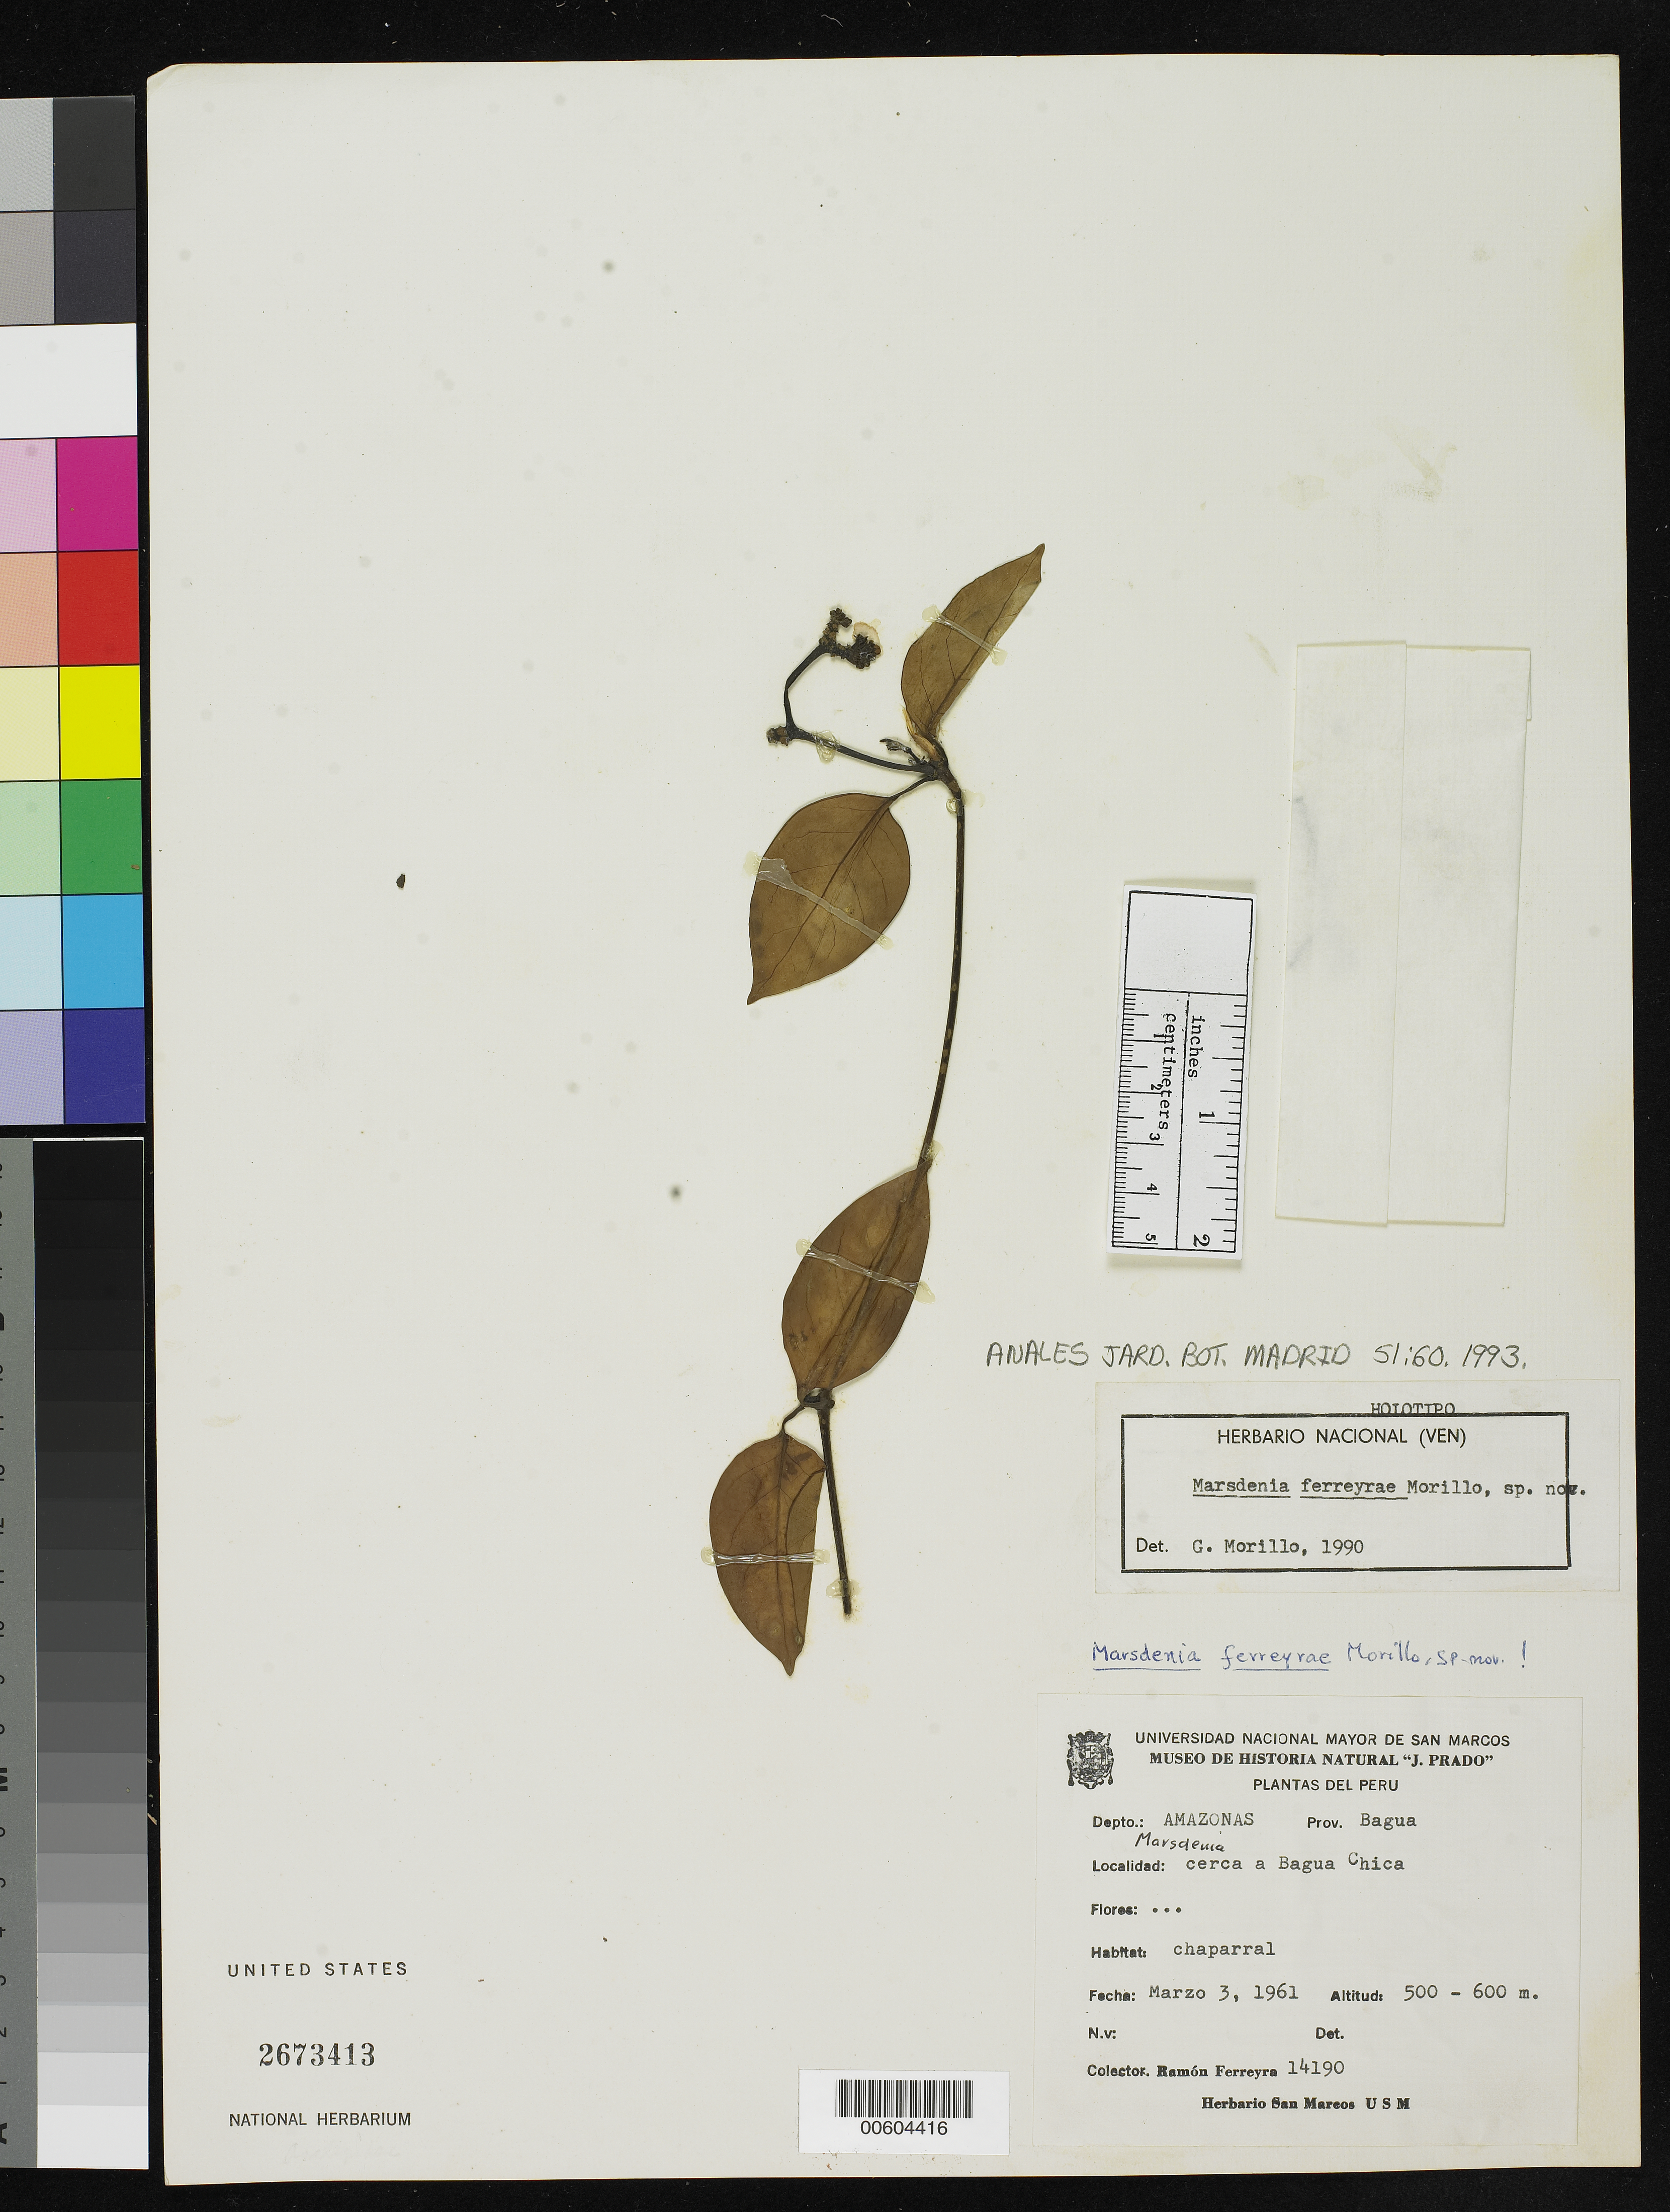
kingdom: Plantae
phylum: Tracheophyta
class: Magnoliopsida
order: Gentianales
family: Apocynaceae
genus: Marsdenia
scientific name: Marsdenia ferreyrae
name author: Morillo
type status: Holotype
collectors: R. A. Ferreyra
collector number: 14190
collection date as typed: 03 Mar 1961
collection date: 1961-03-03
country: Peru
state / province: Amazonas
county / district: Bagua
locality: cerca a Bagua Chica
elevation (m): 500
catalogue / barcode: US 2673413